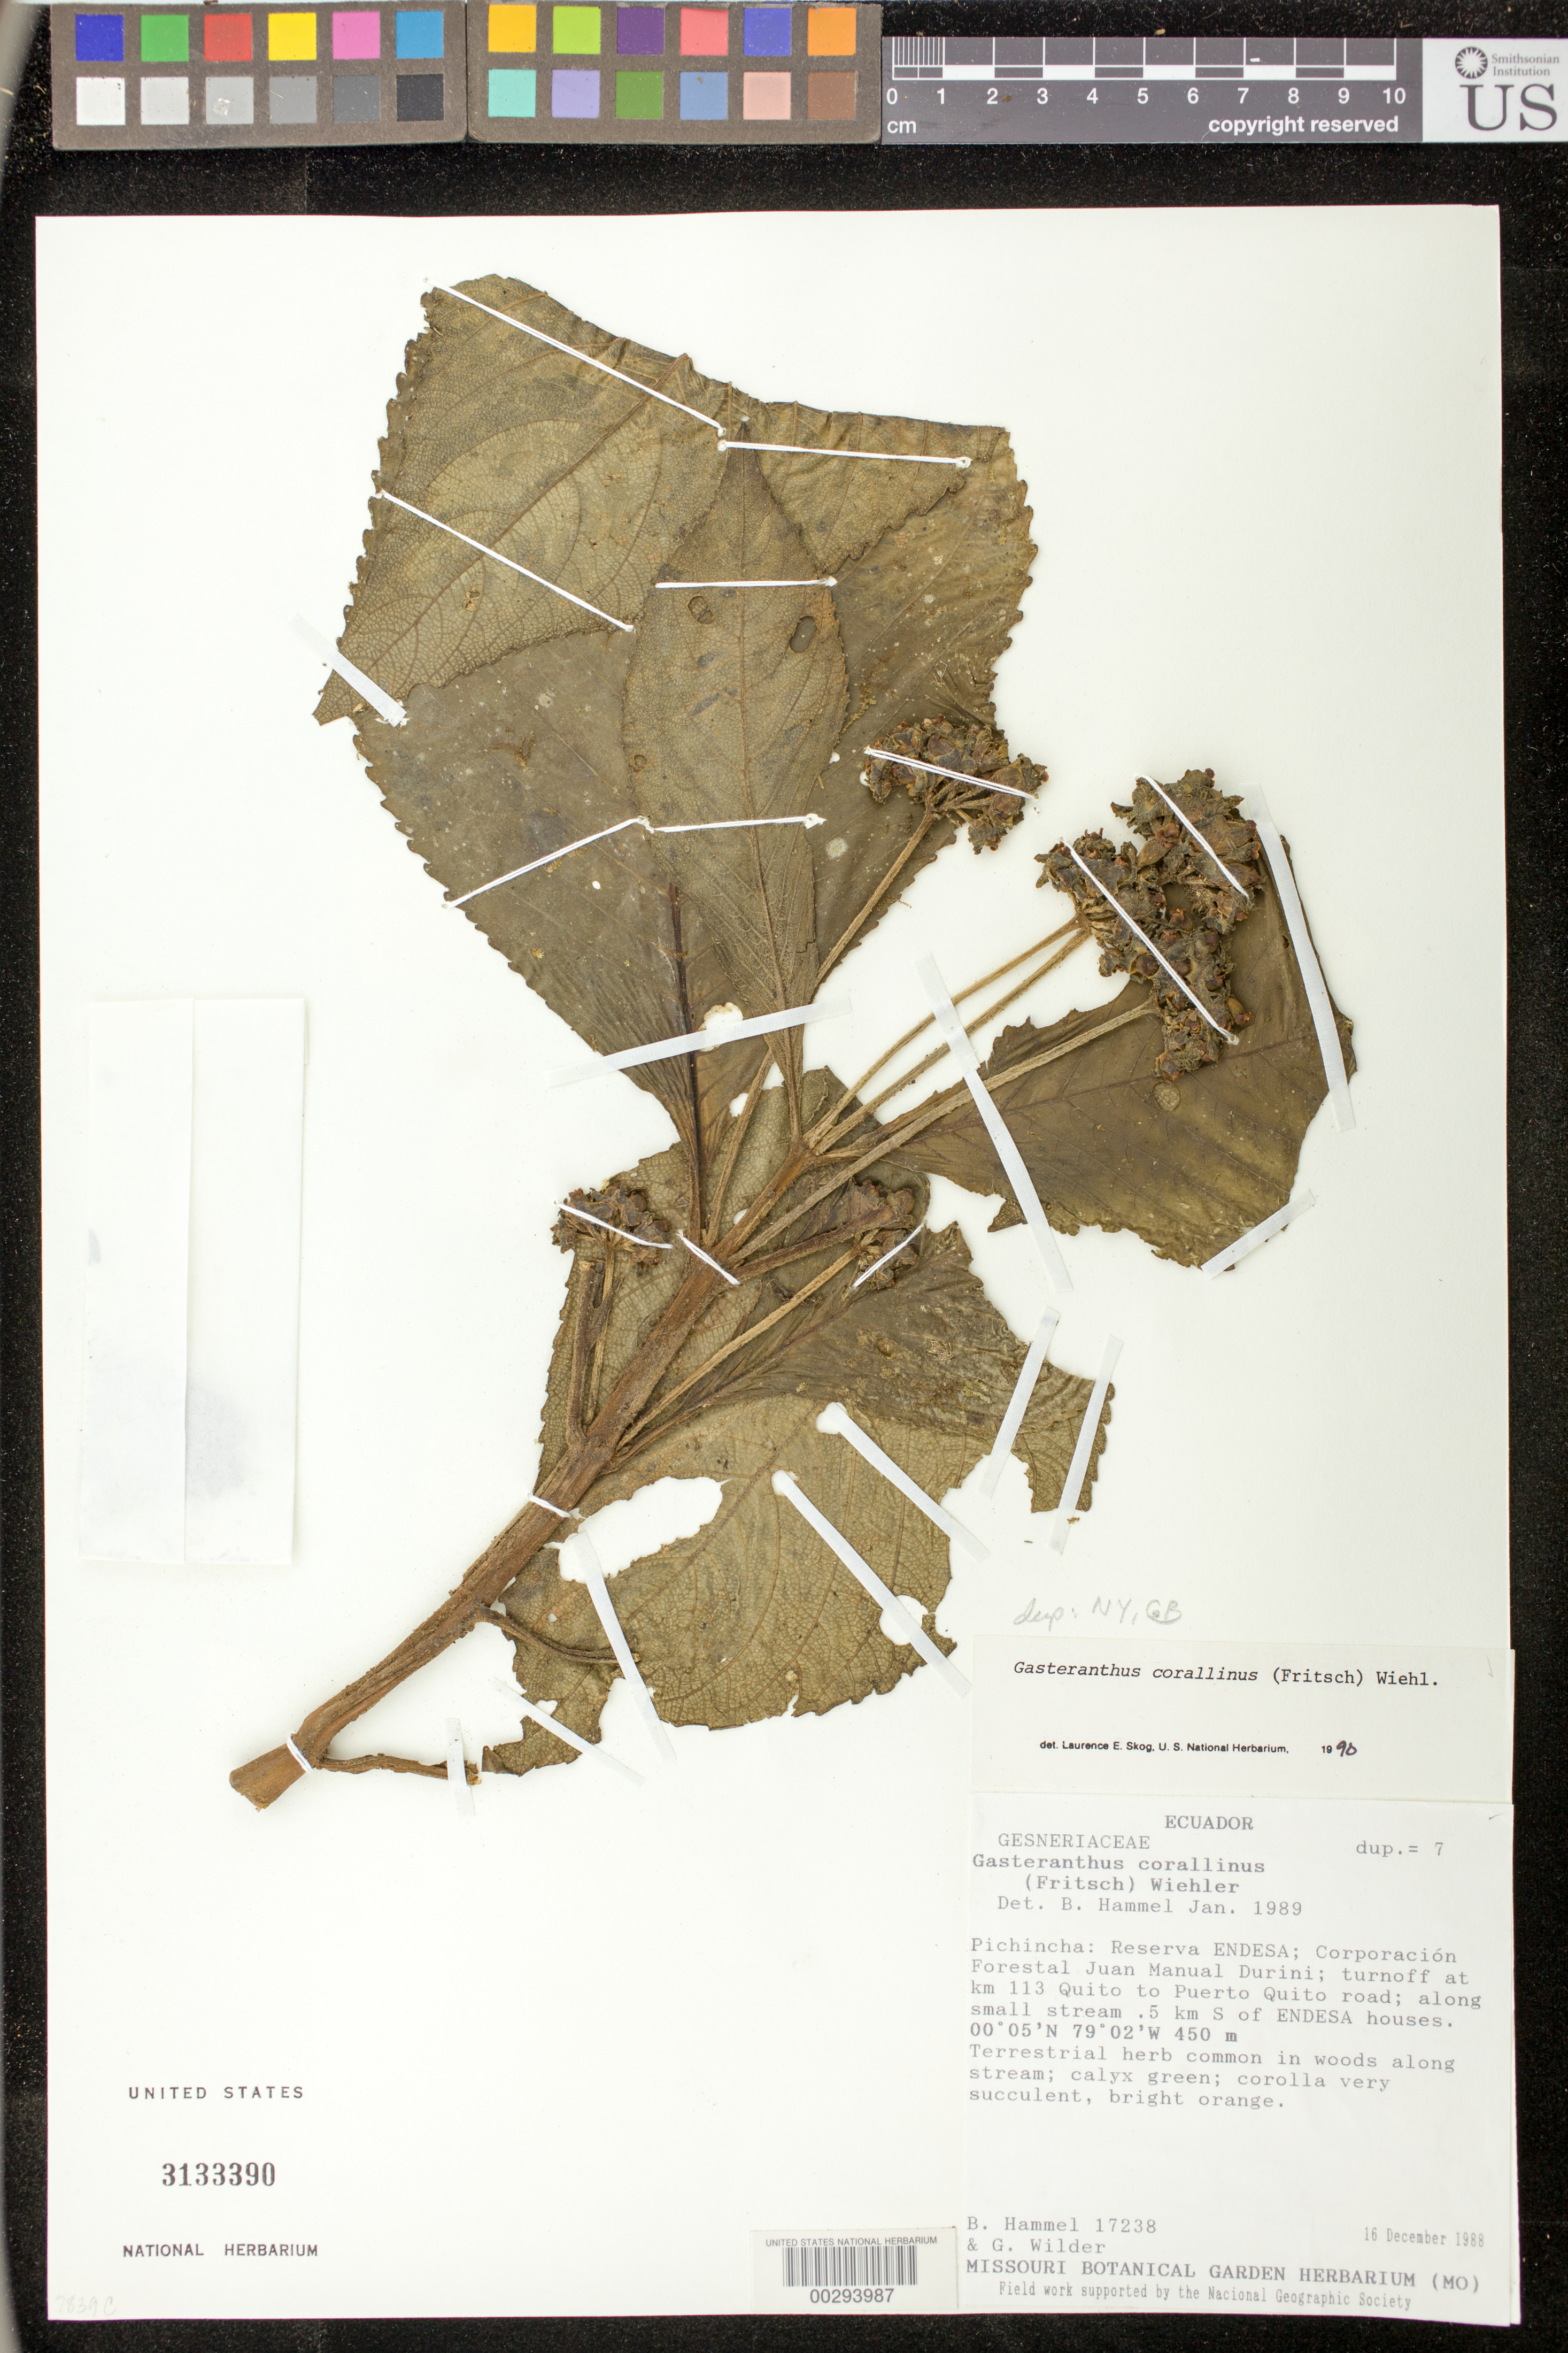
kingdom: Plantae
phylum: Tracheophyta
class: Magnoliopsida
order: Lamiales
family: Gesneriaceae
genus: Gasteranthus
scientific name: Gasteranthus corallinus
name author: (Fritsch) Wiehler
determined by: Skog, Laurence E.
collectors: B. Hammel & G. Wilder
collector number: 17238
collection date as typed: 16 Dec 1988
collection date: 1988-12-16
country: Ecuador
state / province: Pichincha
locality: Reserva ENDESA, Corporación Forestal Juan Manual Durini; turnoff at km 113 Quito to Puerto Quito road, .5 km S of ENDESA houses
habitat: Along small stream; common in woods along stream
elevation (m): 450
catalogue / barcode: US 3133390